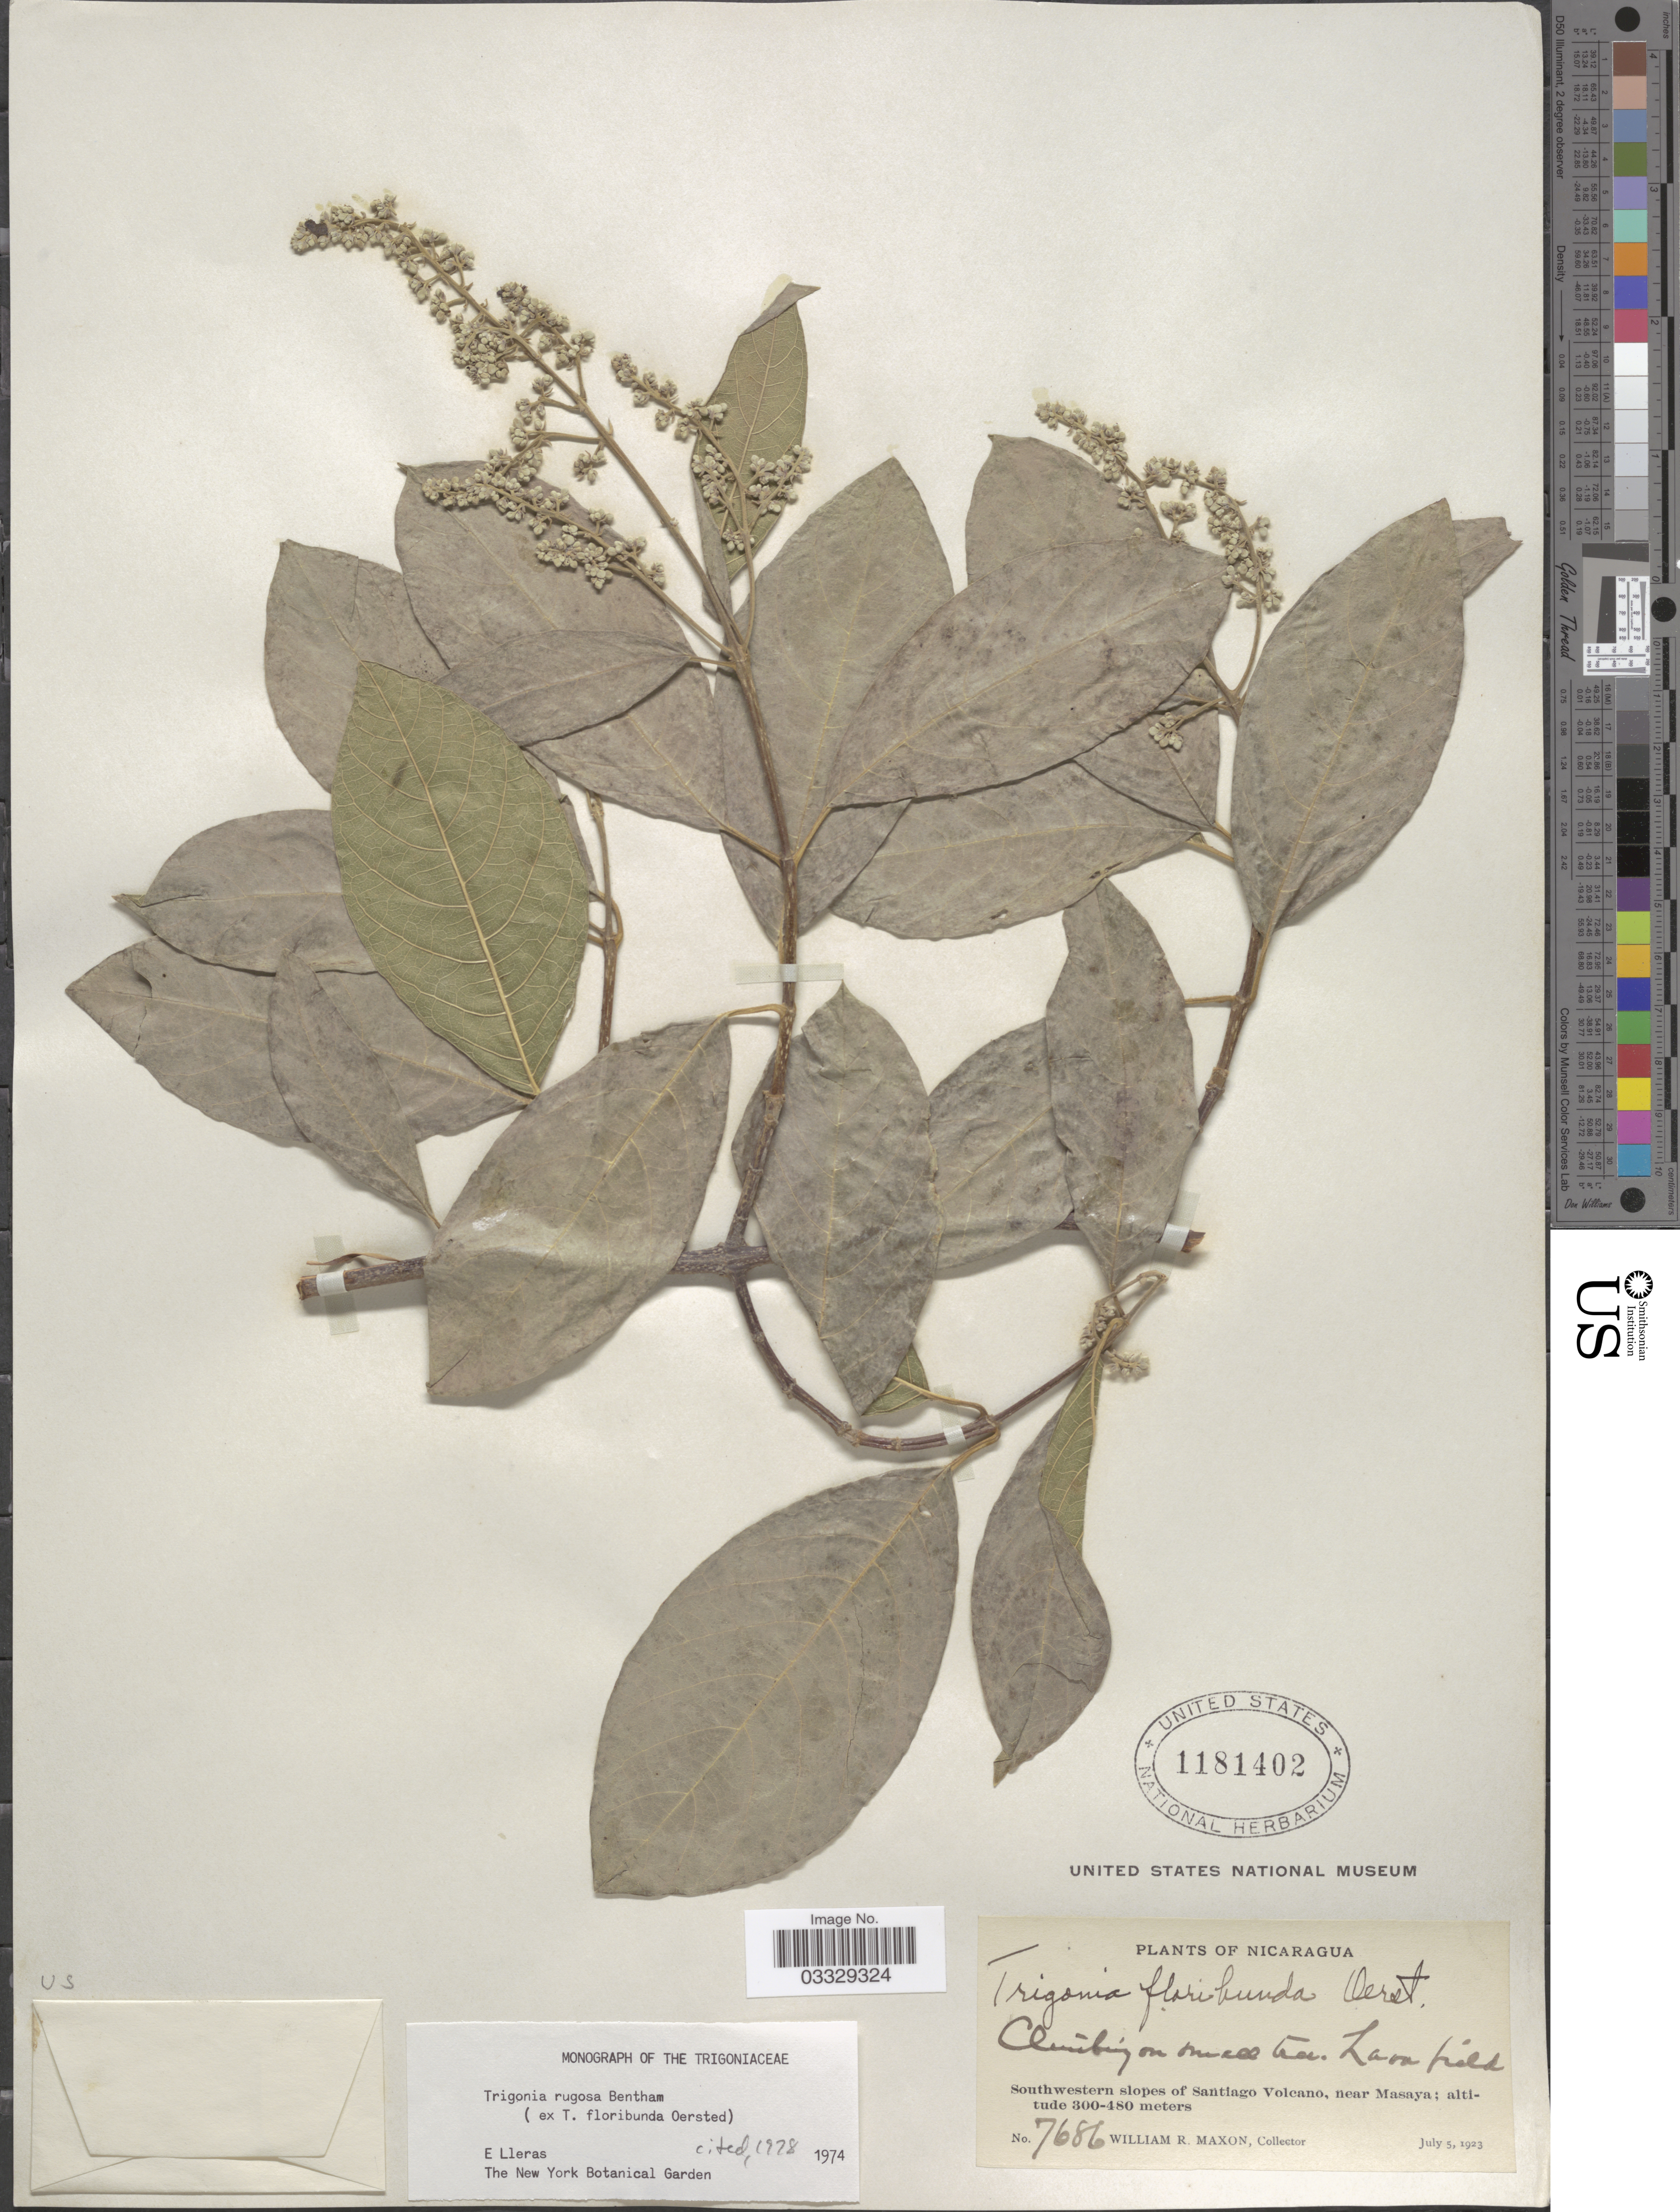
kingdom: Plantae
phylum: Tracheophyta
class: Magnoliopsida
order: Malpighiales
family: Trigoniaceae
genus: Trigonia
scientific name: Trigonia rugosa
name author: Benth.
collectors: W. R. Maxon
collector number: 7686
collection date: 1923-07-05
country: Nicaragua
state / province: Masaya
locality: Southwestern slopes of Santiago Volcano, near Masaya.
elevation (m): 300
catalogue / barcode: US 1181402